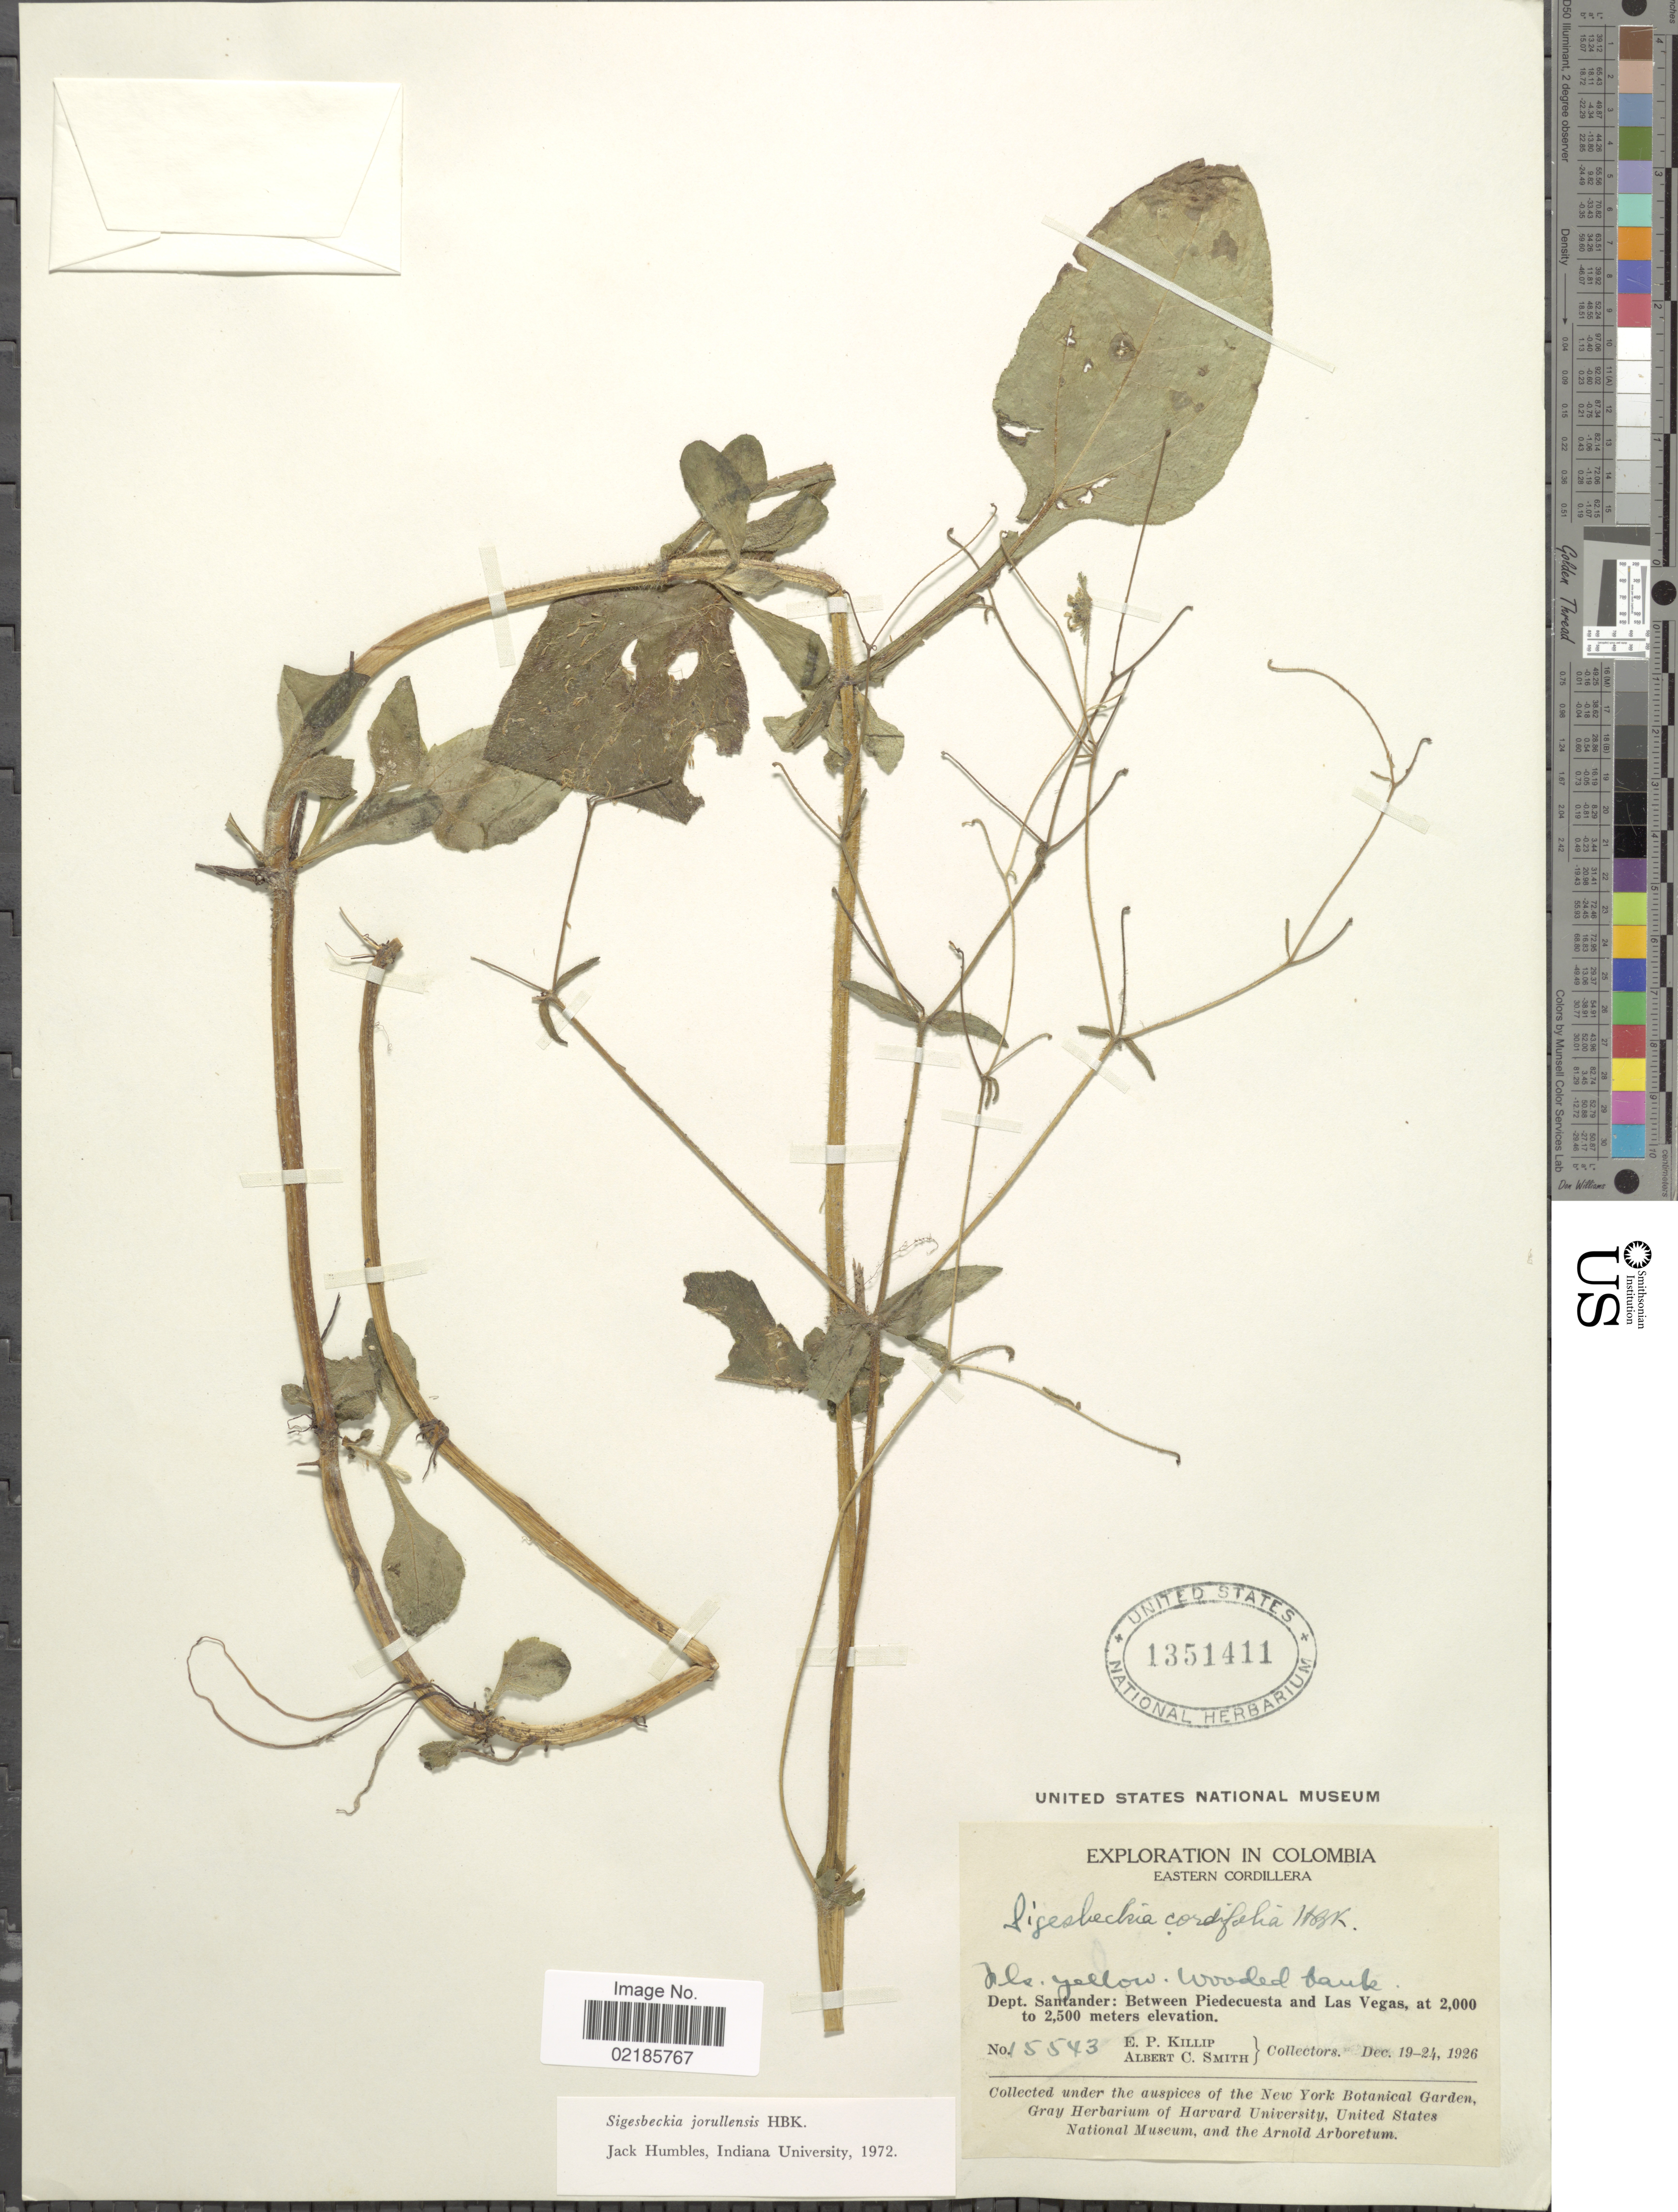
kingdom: Plantae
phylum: Tracheophyta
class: Magnoliopsida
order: Asterales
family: Asteraceae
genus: Sigesbeckia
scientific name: Sigesbeckia jorullensis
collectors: E. P. Killip & A. C. Smith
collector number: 15543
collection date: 1926-12-19/1926-12-24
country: Colombia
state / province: Santander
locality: Eastern Cordillera, wooded bank, between Piedecuesta and Las Vegas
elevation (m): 2000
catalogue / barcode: US 1351411